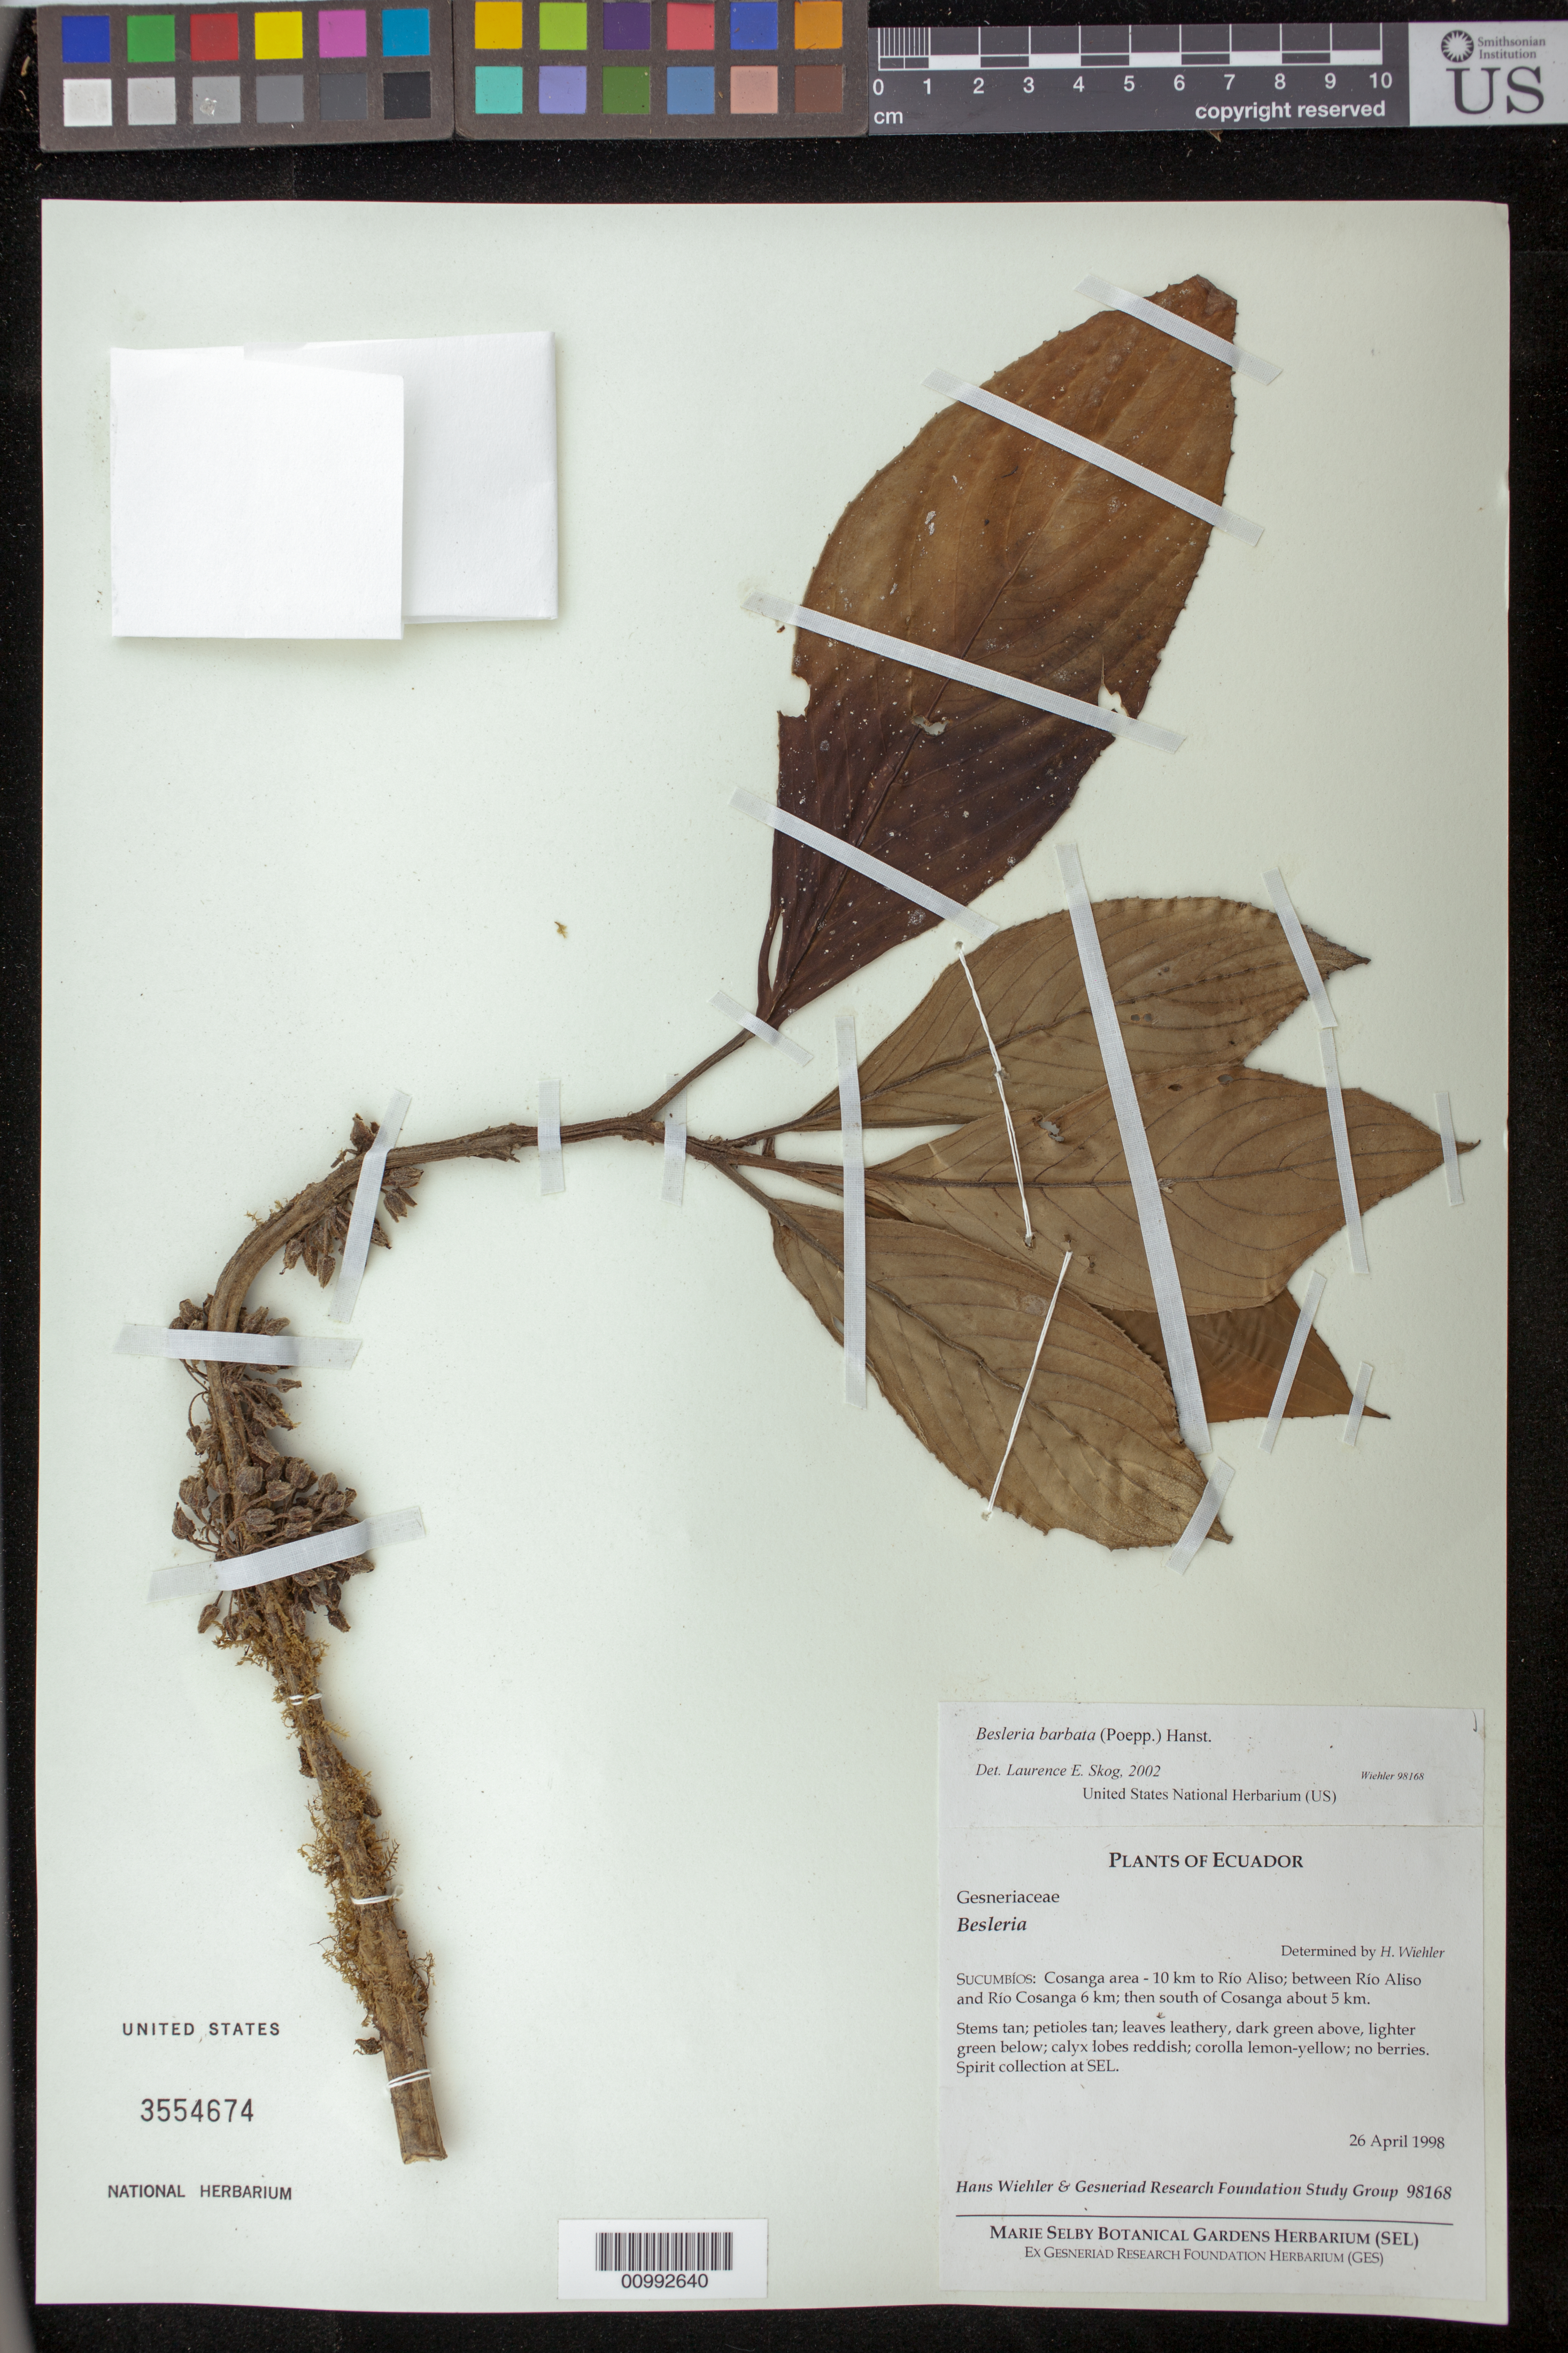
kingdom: Plantae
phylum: Tracheophyta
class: Magnoliopsida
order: Lamiales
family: Gesneriaceae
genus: Besleria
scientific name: Besleria barbata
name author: (Poepp.) Hanst.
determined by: Skog, Laurence E.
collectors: H. J. Wiehler & GRF Study Group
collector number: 98168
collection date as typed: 26 Apr 1998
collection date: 1998-04-26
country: Ecuador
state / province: Sucumbíos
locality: Sucumbíos: Cosanga area - 10 km to Rio Aliso; between Rio Aliso and Rio Cosanga 6 km; then south of Cosanga about 5 km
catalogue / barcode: US 3554674